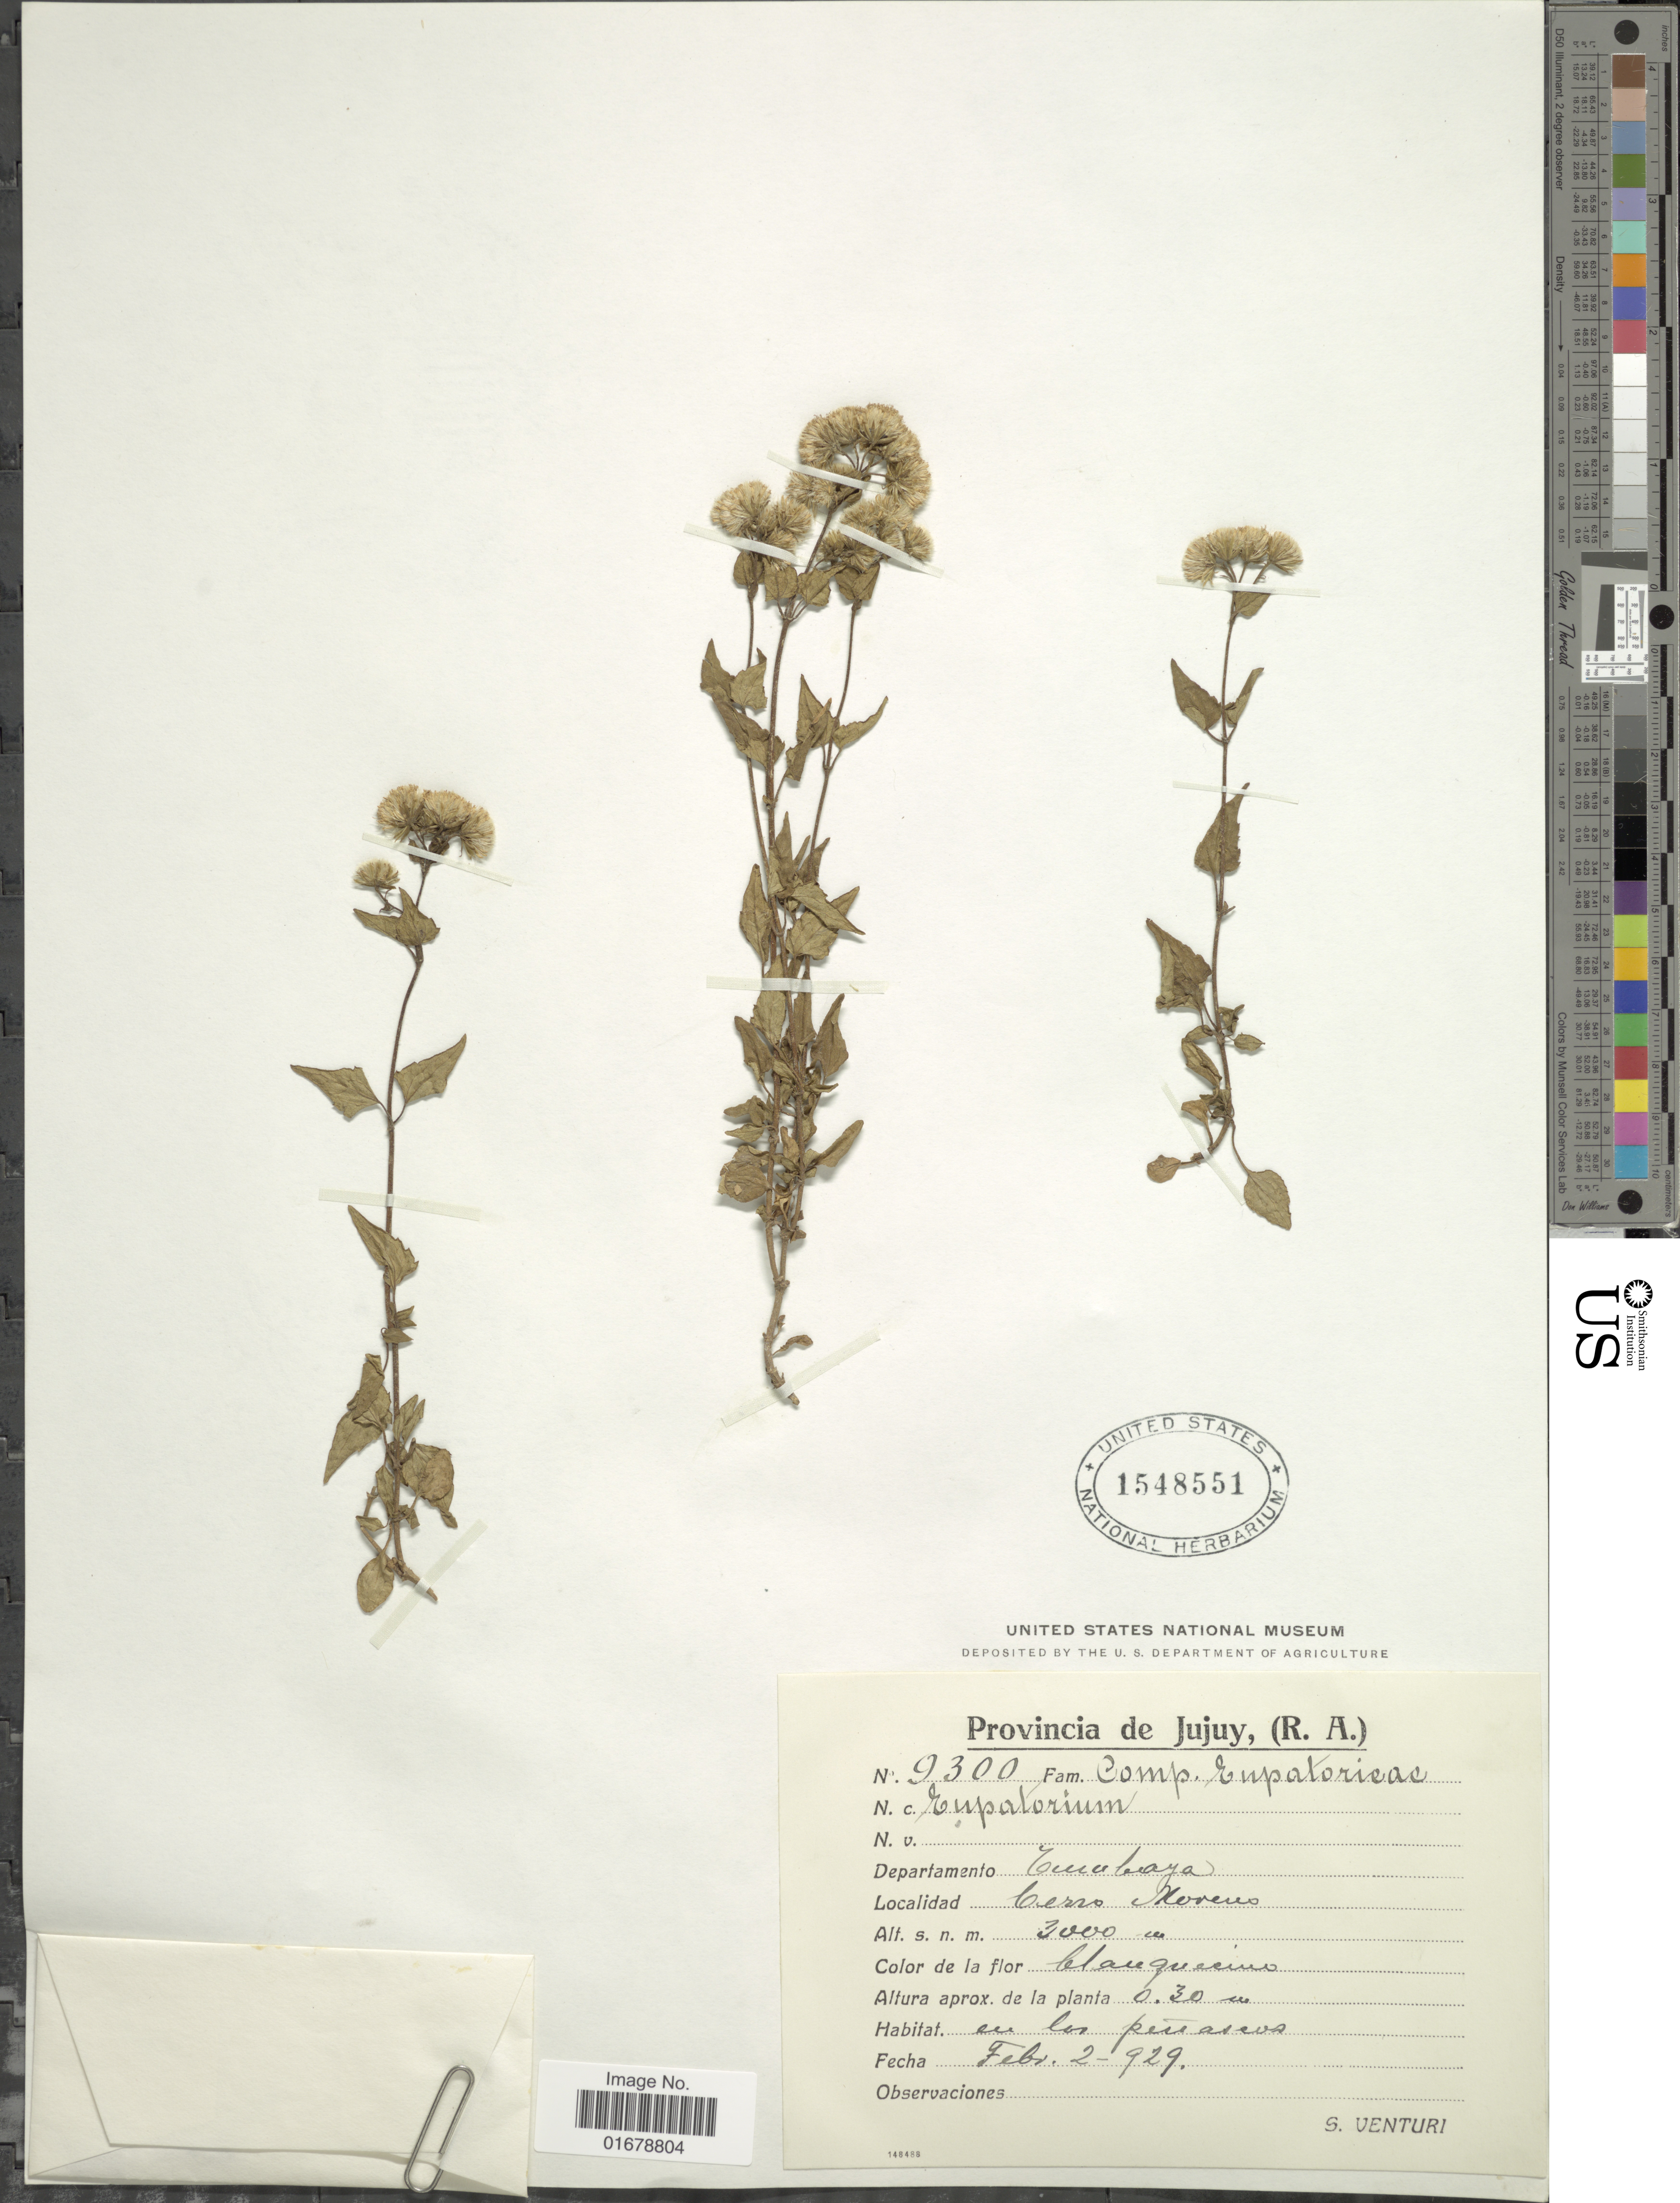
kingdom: Plantae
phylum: Tracheophyta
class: Magnoliopsida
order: Asterales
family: Asteraceae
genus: Ageratina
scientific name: Ageratina lorentzii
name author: (Hieron.) R.M. King & H. Rob.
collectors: S. Venturi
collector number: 9300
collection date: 1929-02-02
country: Argentina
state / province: Jujuy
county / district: Tumbaya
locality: Cerro Moreno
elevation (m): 3000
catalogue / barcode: US 1548551